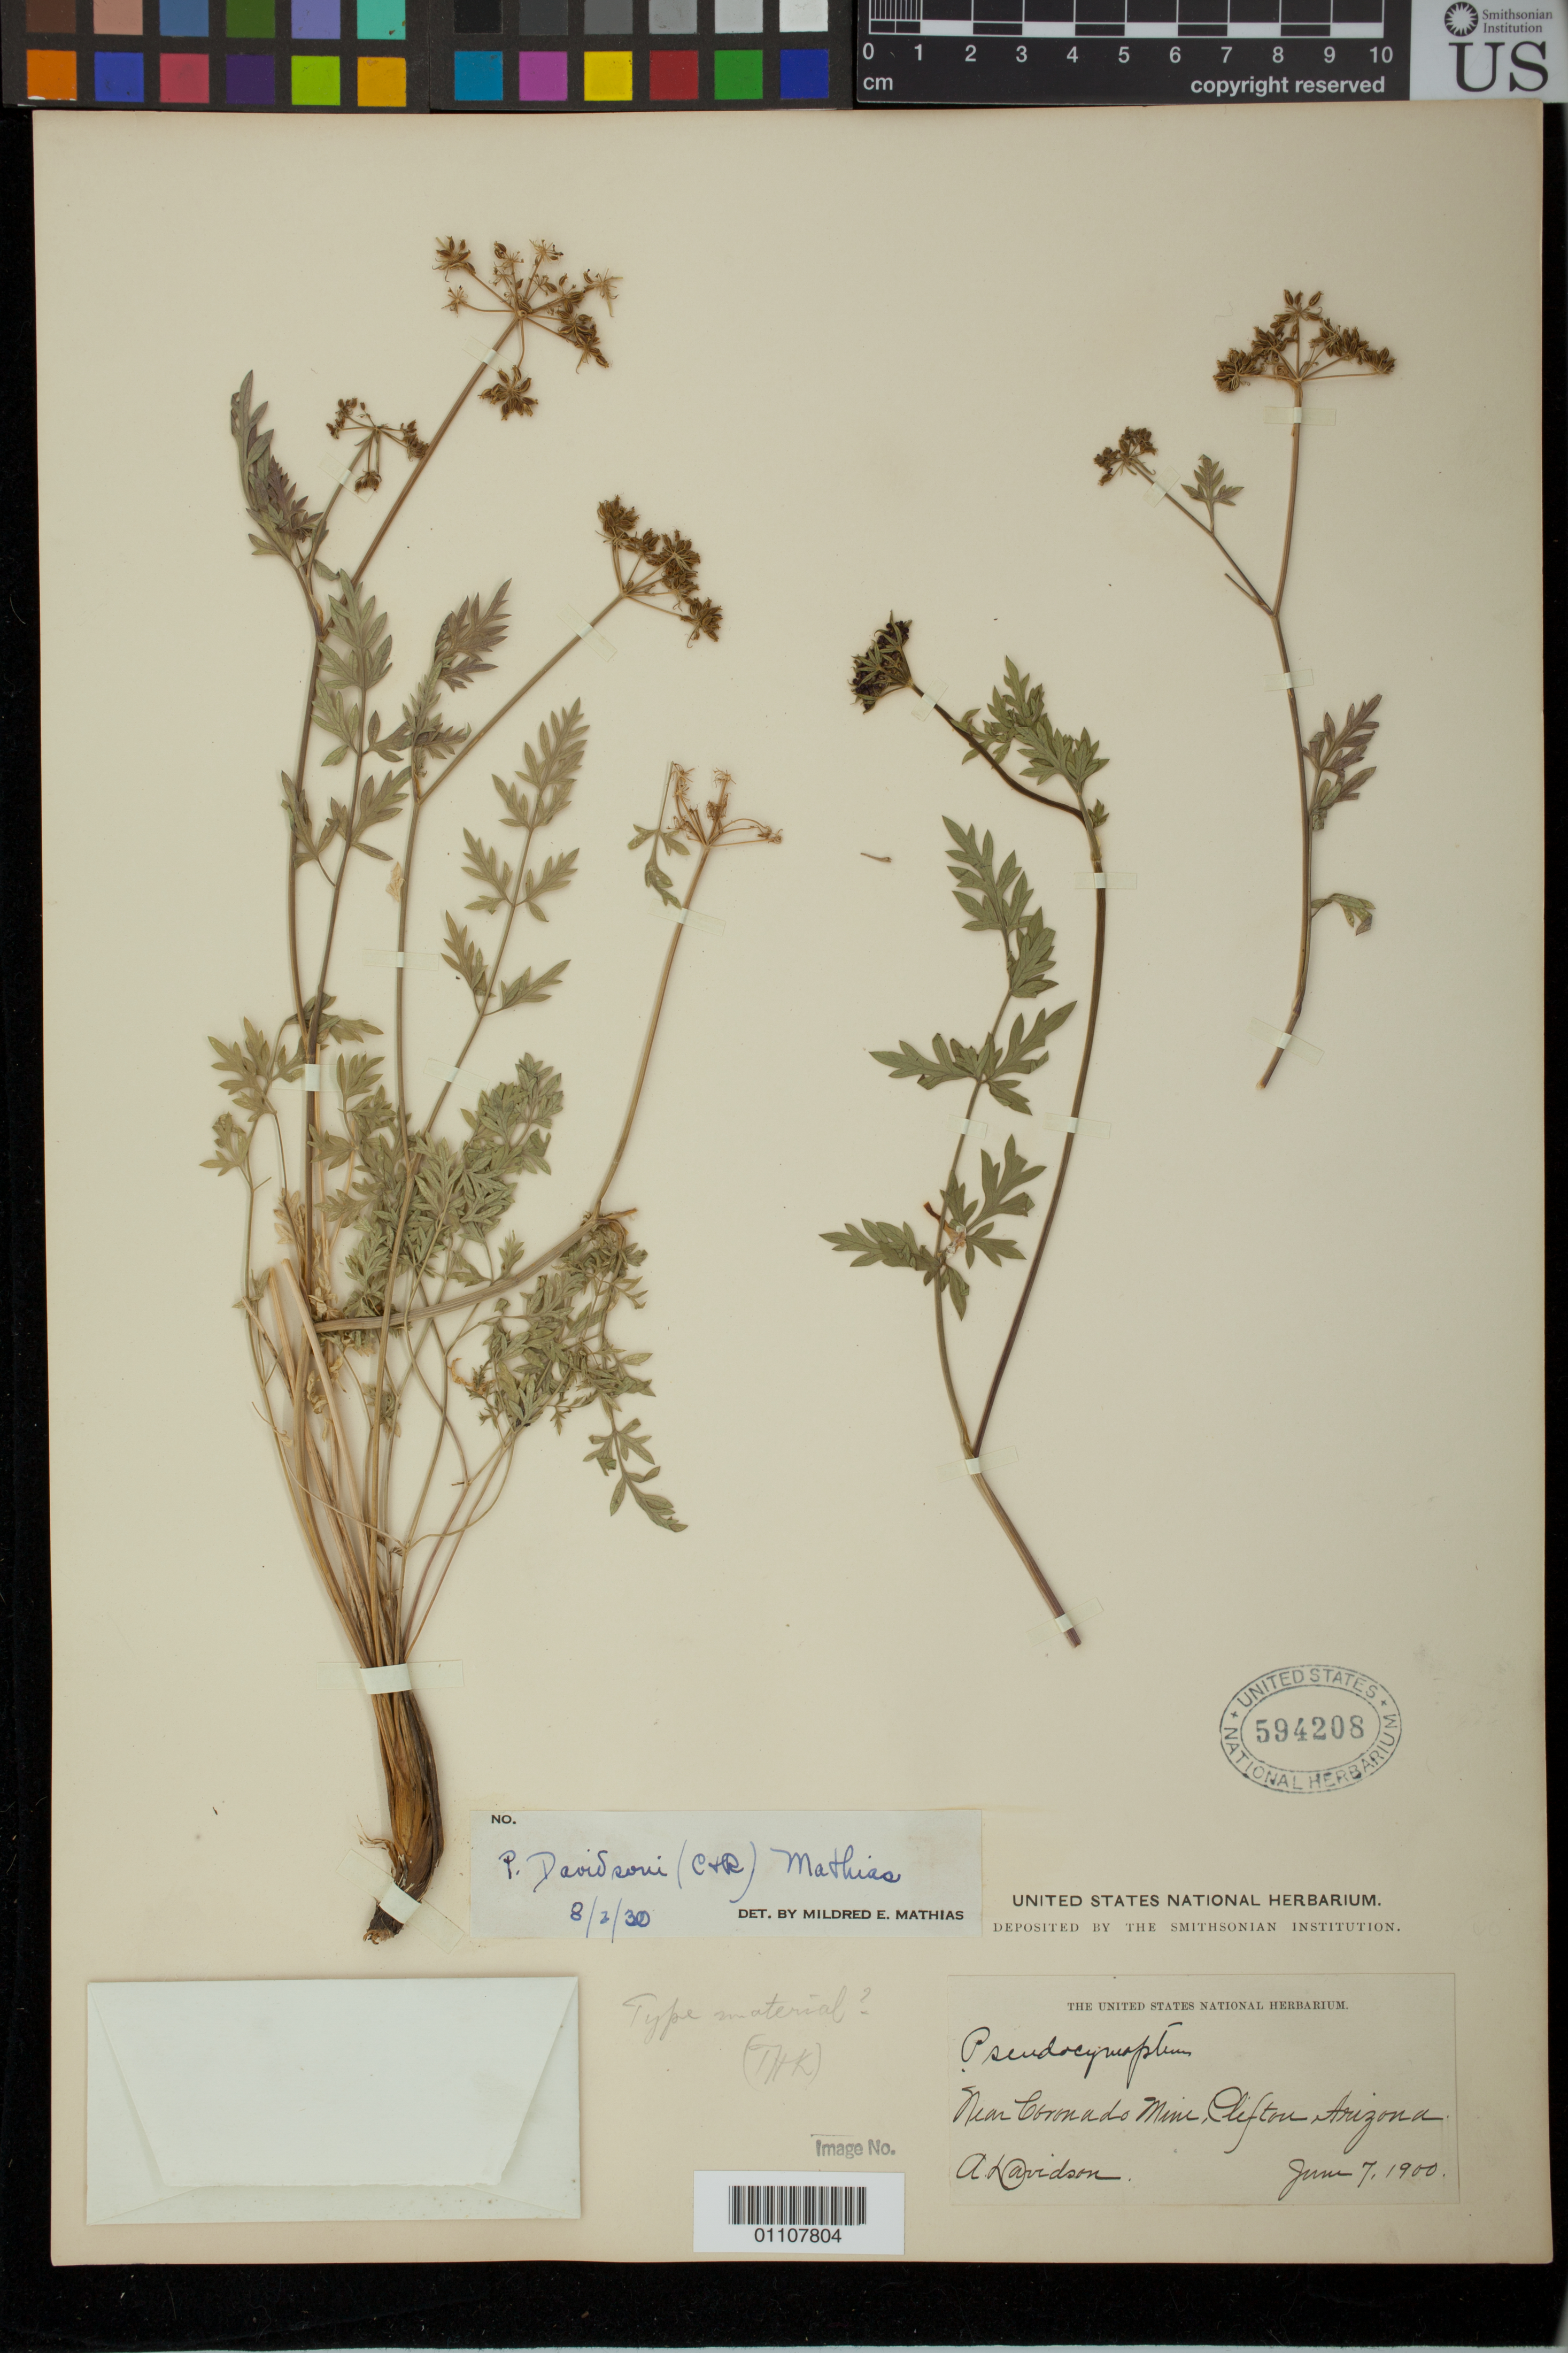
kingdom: Plantae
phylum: Tracheophyta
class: Magnoliopsida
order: Apiales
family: Apiaceae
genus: Aletes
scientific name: Aletes davidsonii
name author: J.M. Coult. & Rose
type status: Possible Isotype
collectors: A. Davidson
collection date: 1900-06-07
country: United States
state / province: Arizona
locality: Near Coronado Mine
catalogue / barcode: US 594208